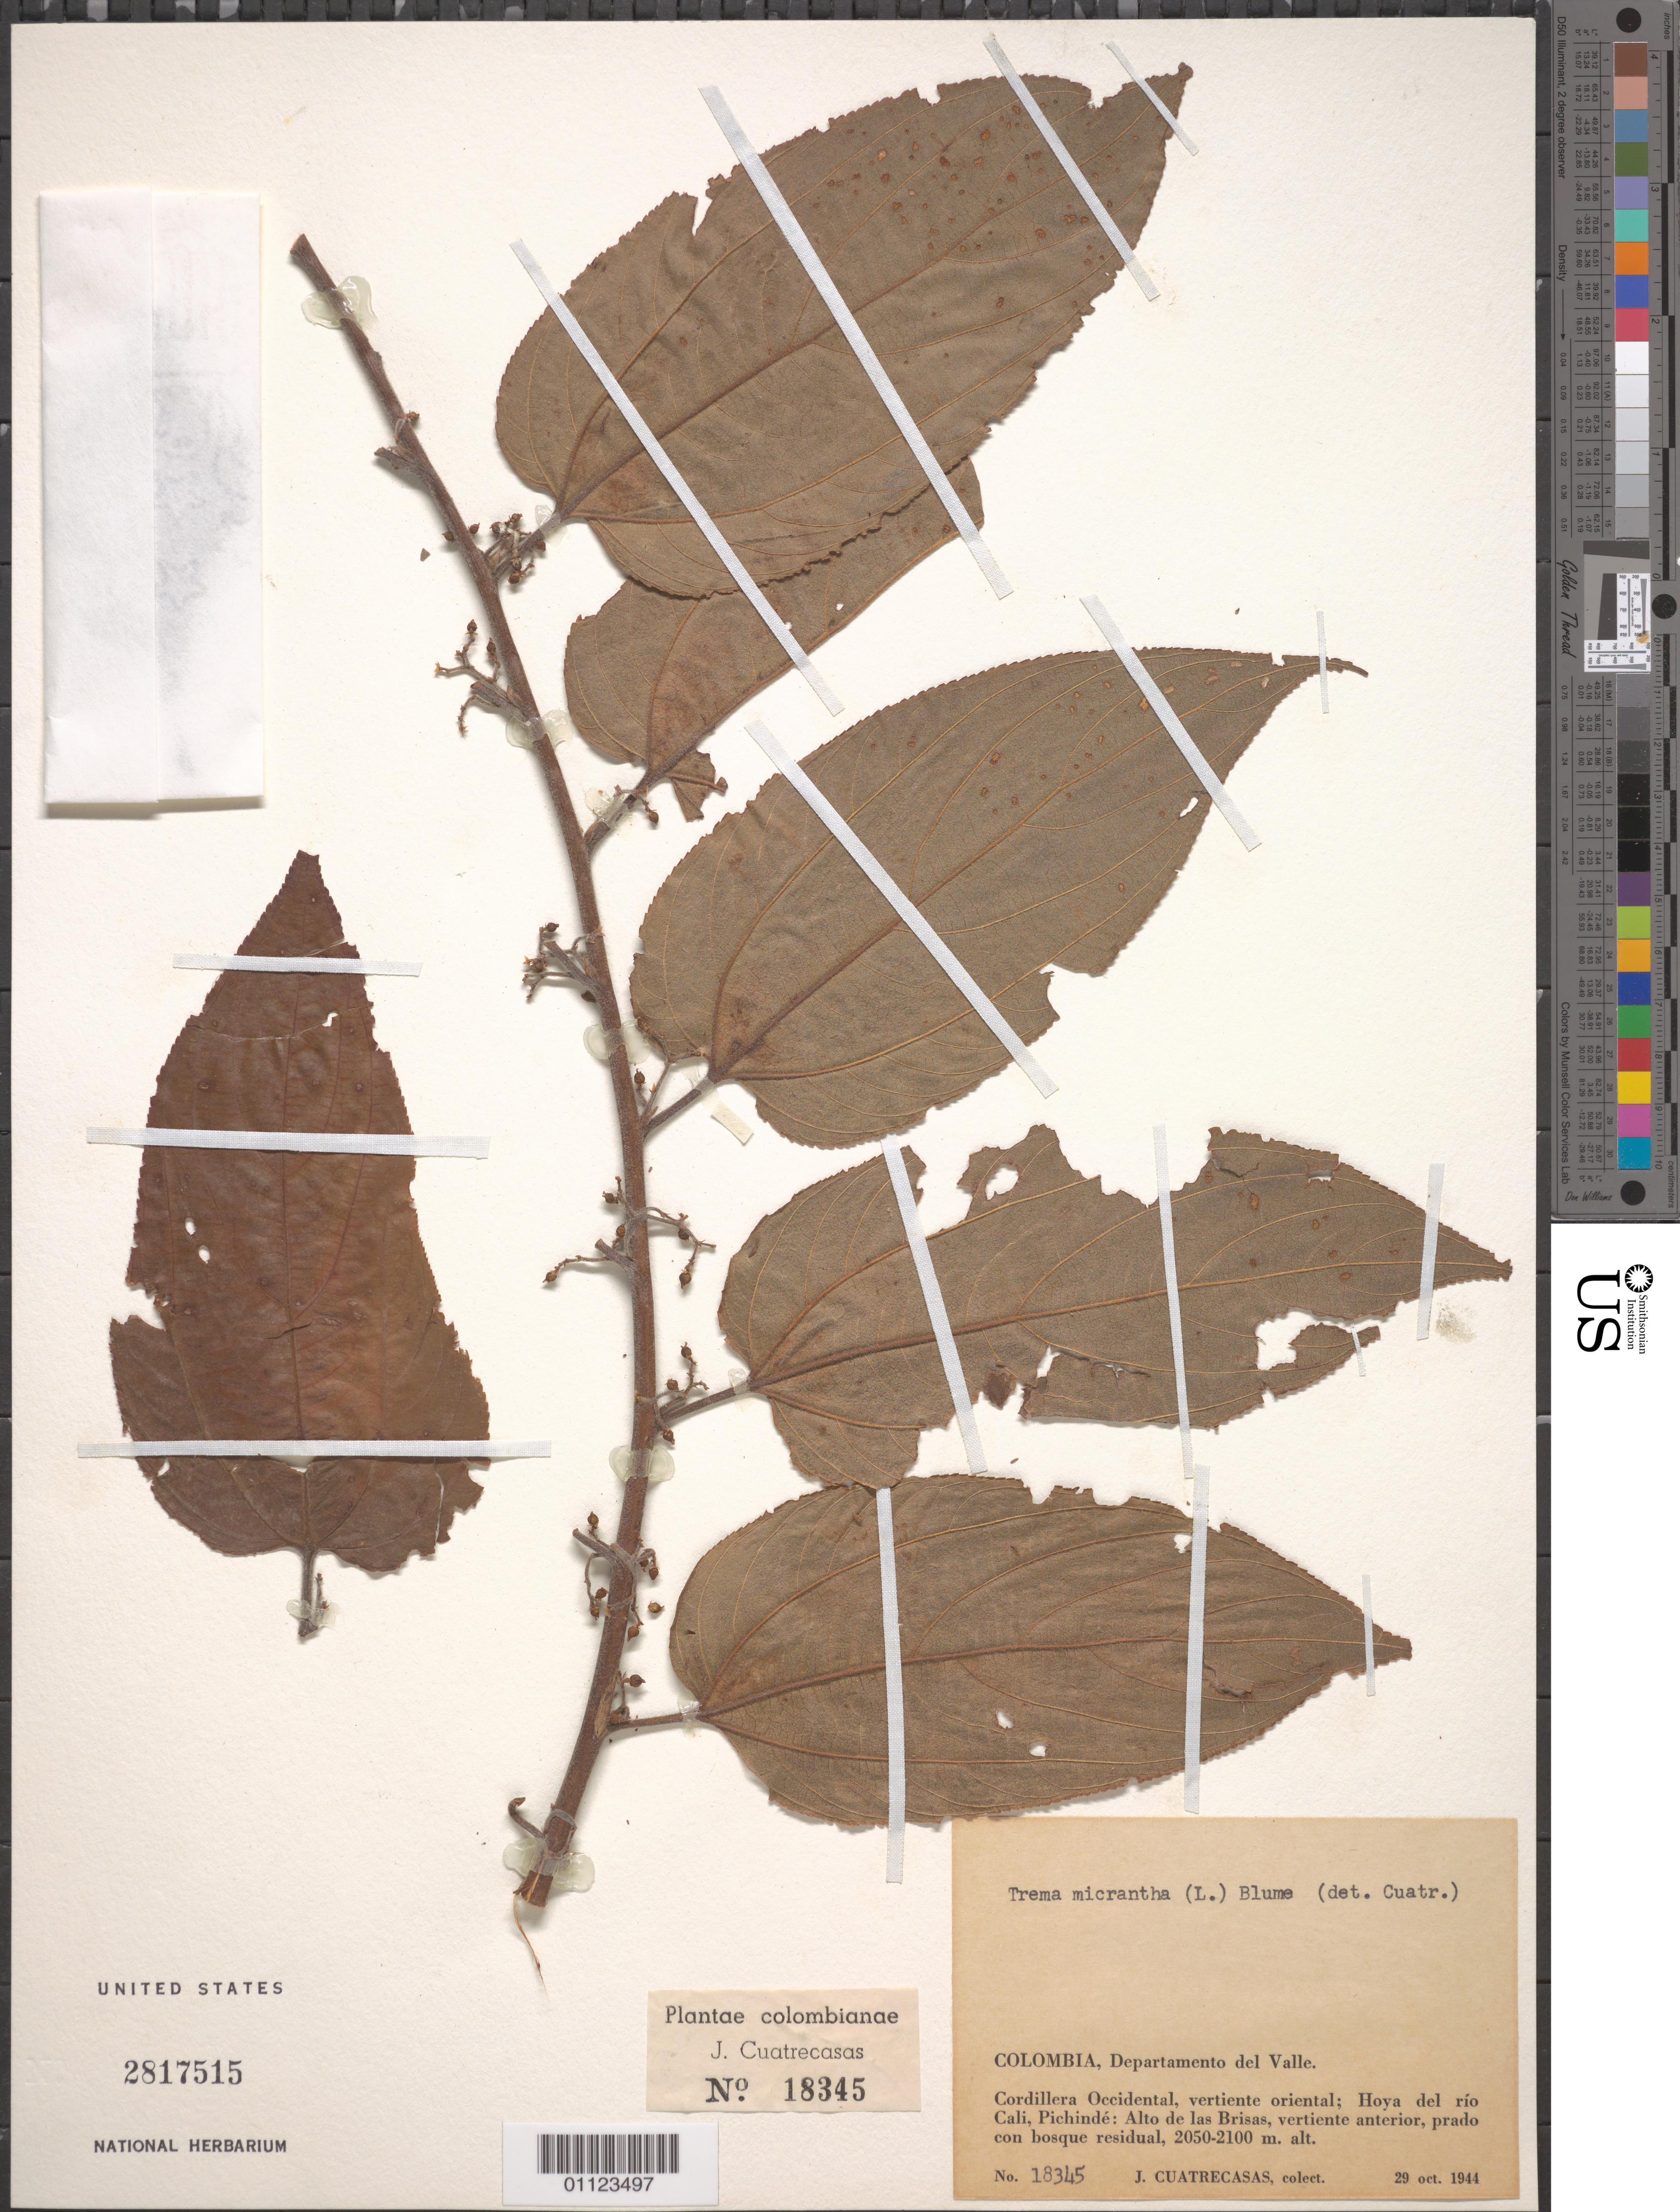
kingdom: Plantae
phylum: Tracheophyta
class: Magnoliopsida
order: Rosales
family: Cannabaceae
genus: Trema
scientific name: Trema micranthum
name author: (L.) Blume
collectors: J. Cuatrecasas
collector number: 18345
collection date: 1944-10-29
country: Colombia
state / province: Valle del Cauca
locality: Cordillera occidental, vertiente oriental; Hoya del río Cali, Pichindé: Alto de las Brisas, vertiente anterior, prado con bosque residual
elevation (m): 2050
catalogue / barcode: US 2817515